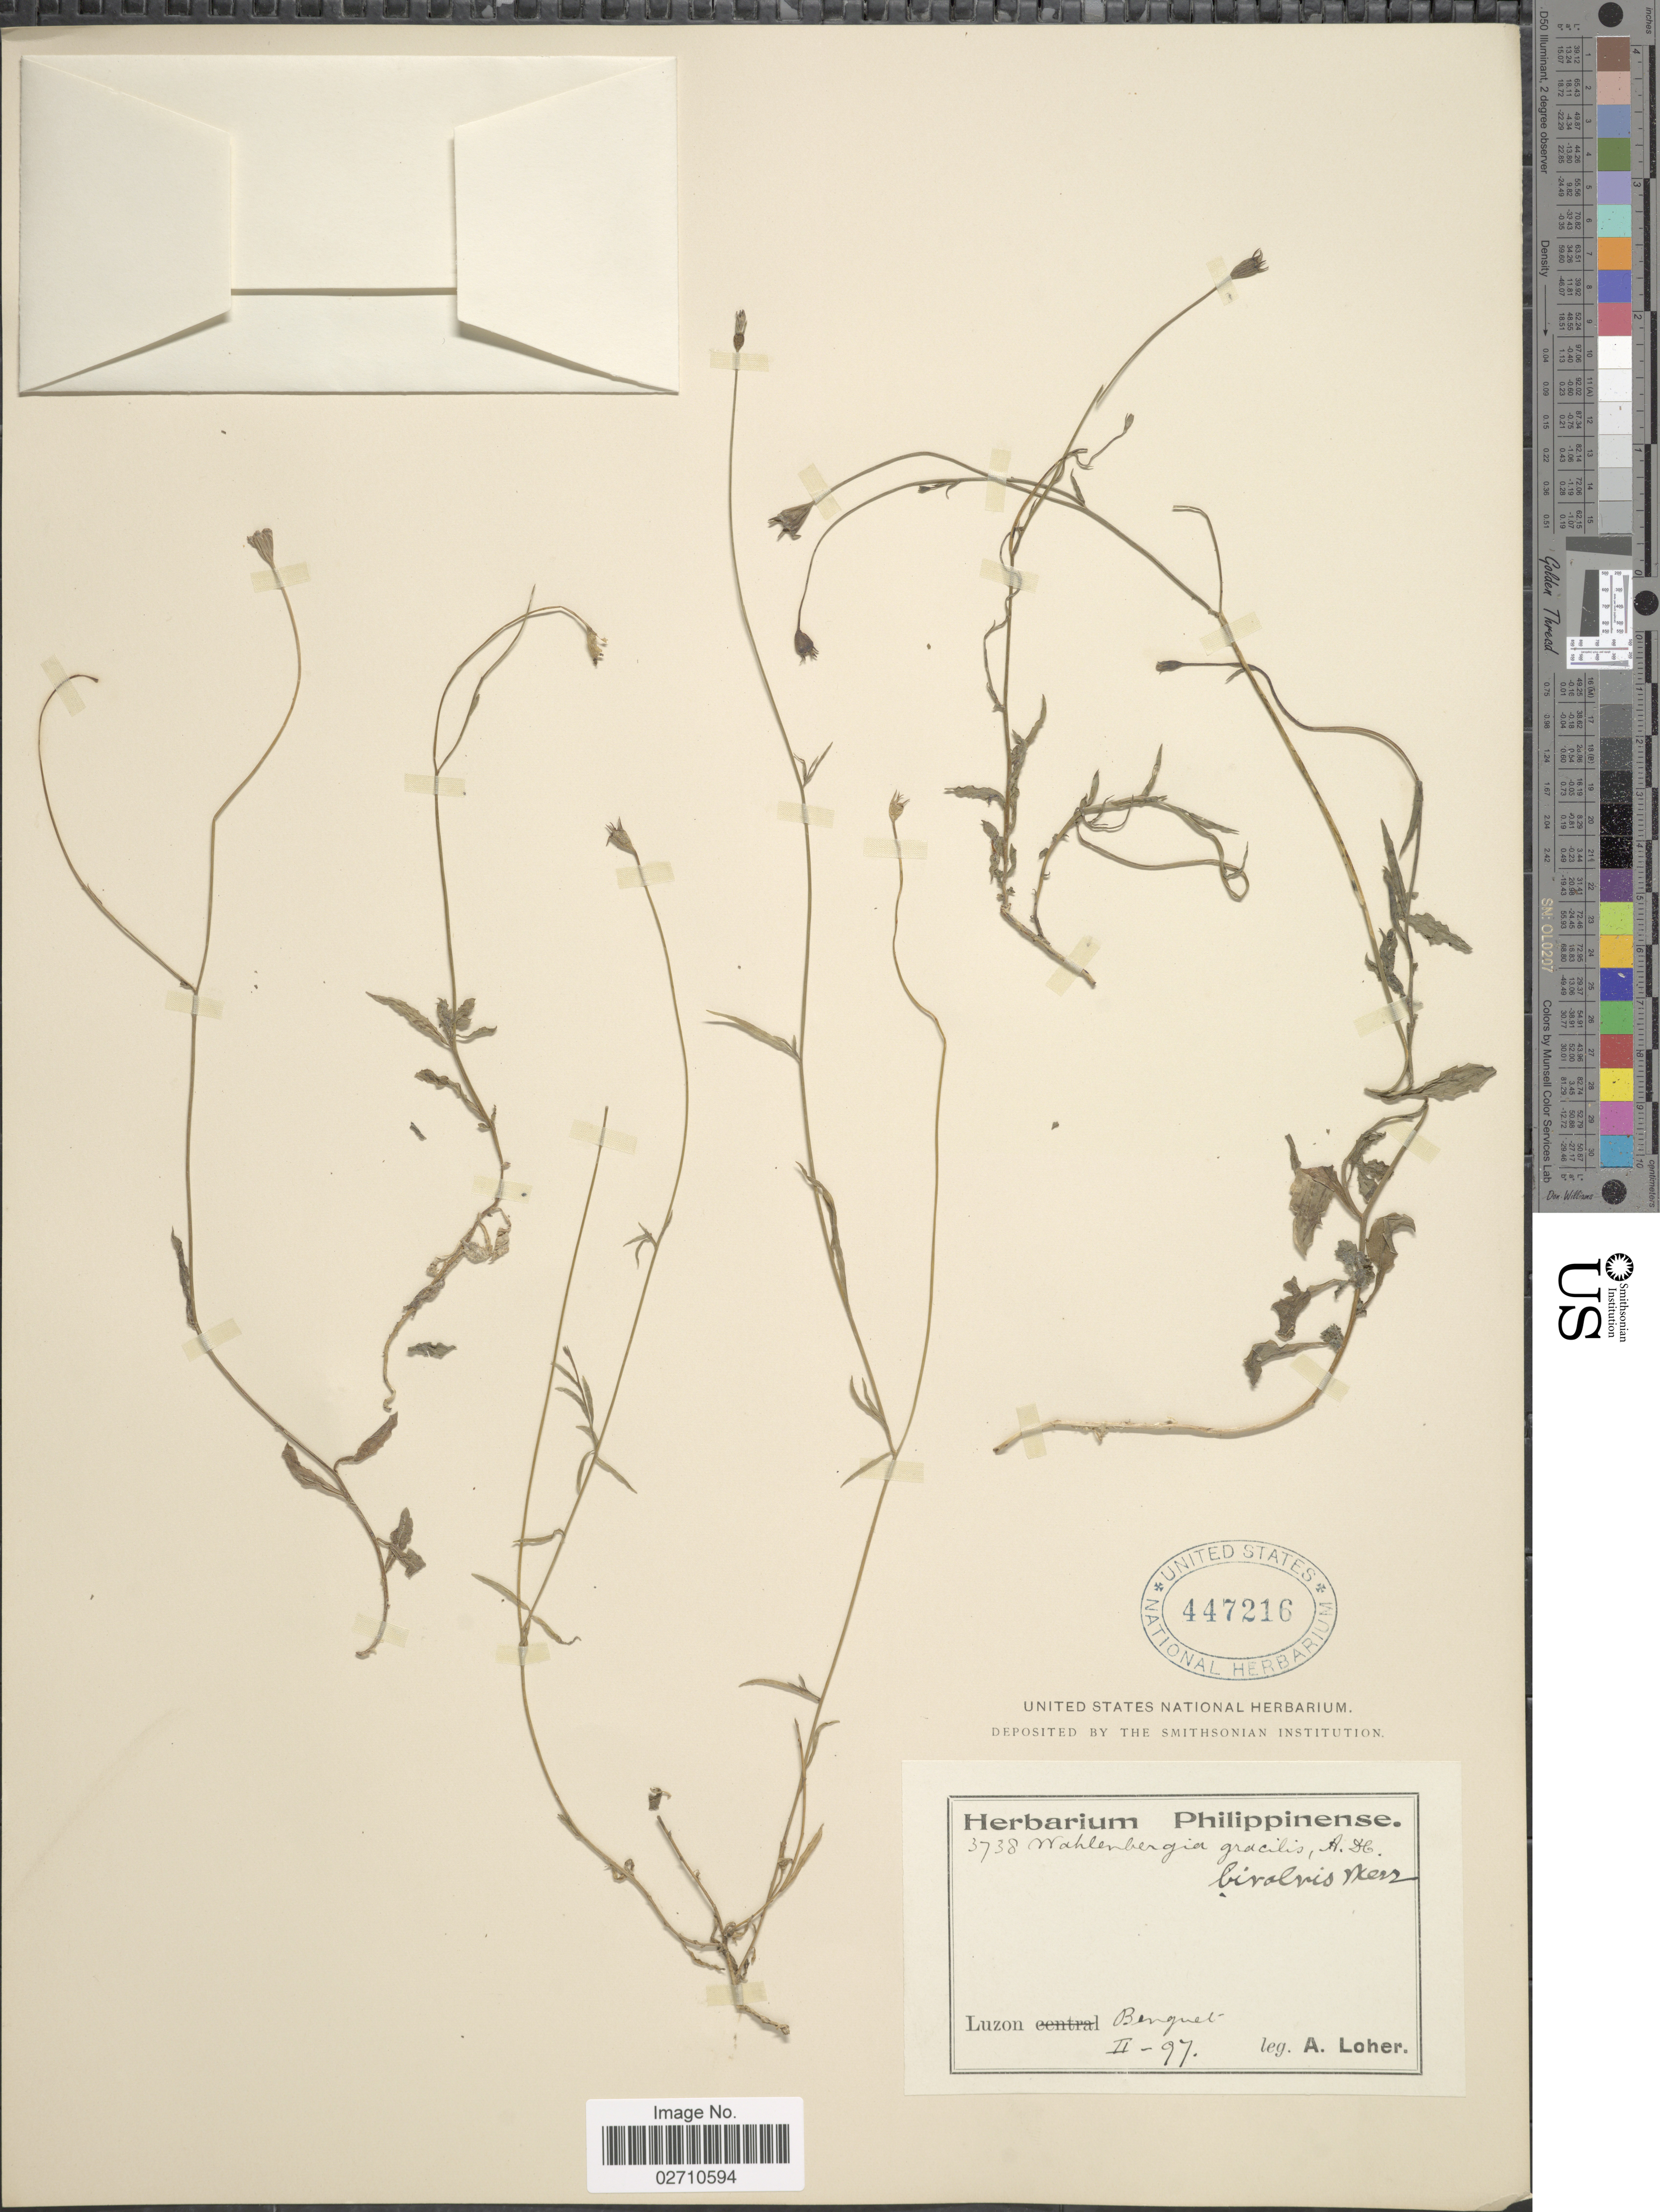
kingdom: Plantae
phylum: Tracheophyta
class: Magnoliopsida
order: Asterales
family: Campanulaceae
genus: Wahlenbergia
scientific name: Wahlenbergia sp.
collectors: A. Loher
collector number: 3738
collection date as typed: Transcribed d/m/y: /2/97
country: Philippines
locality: Luzon, Benguet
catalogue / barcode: US 447216